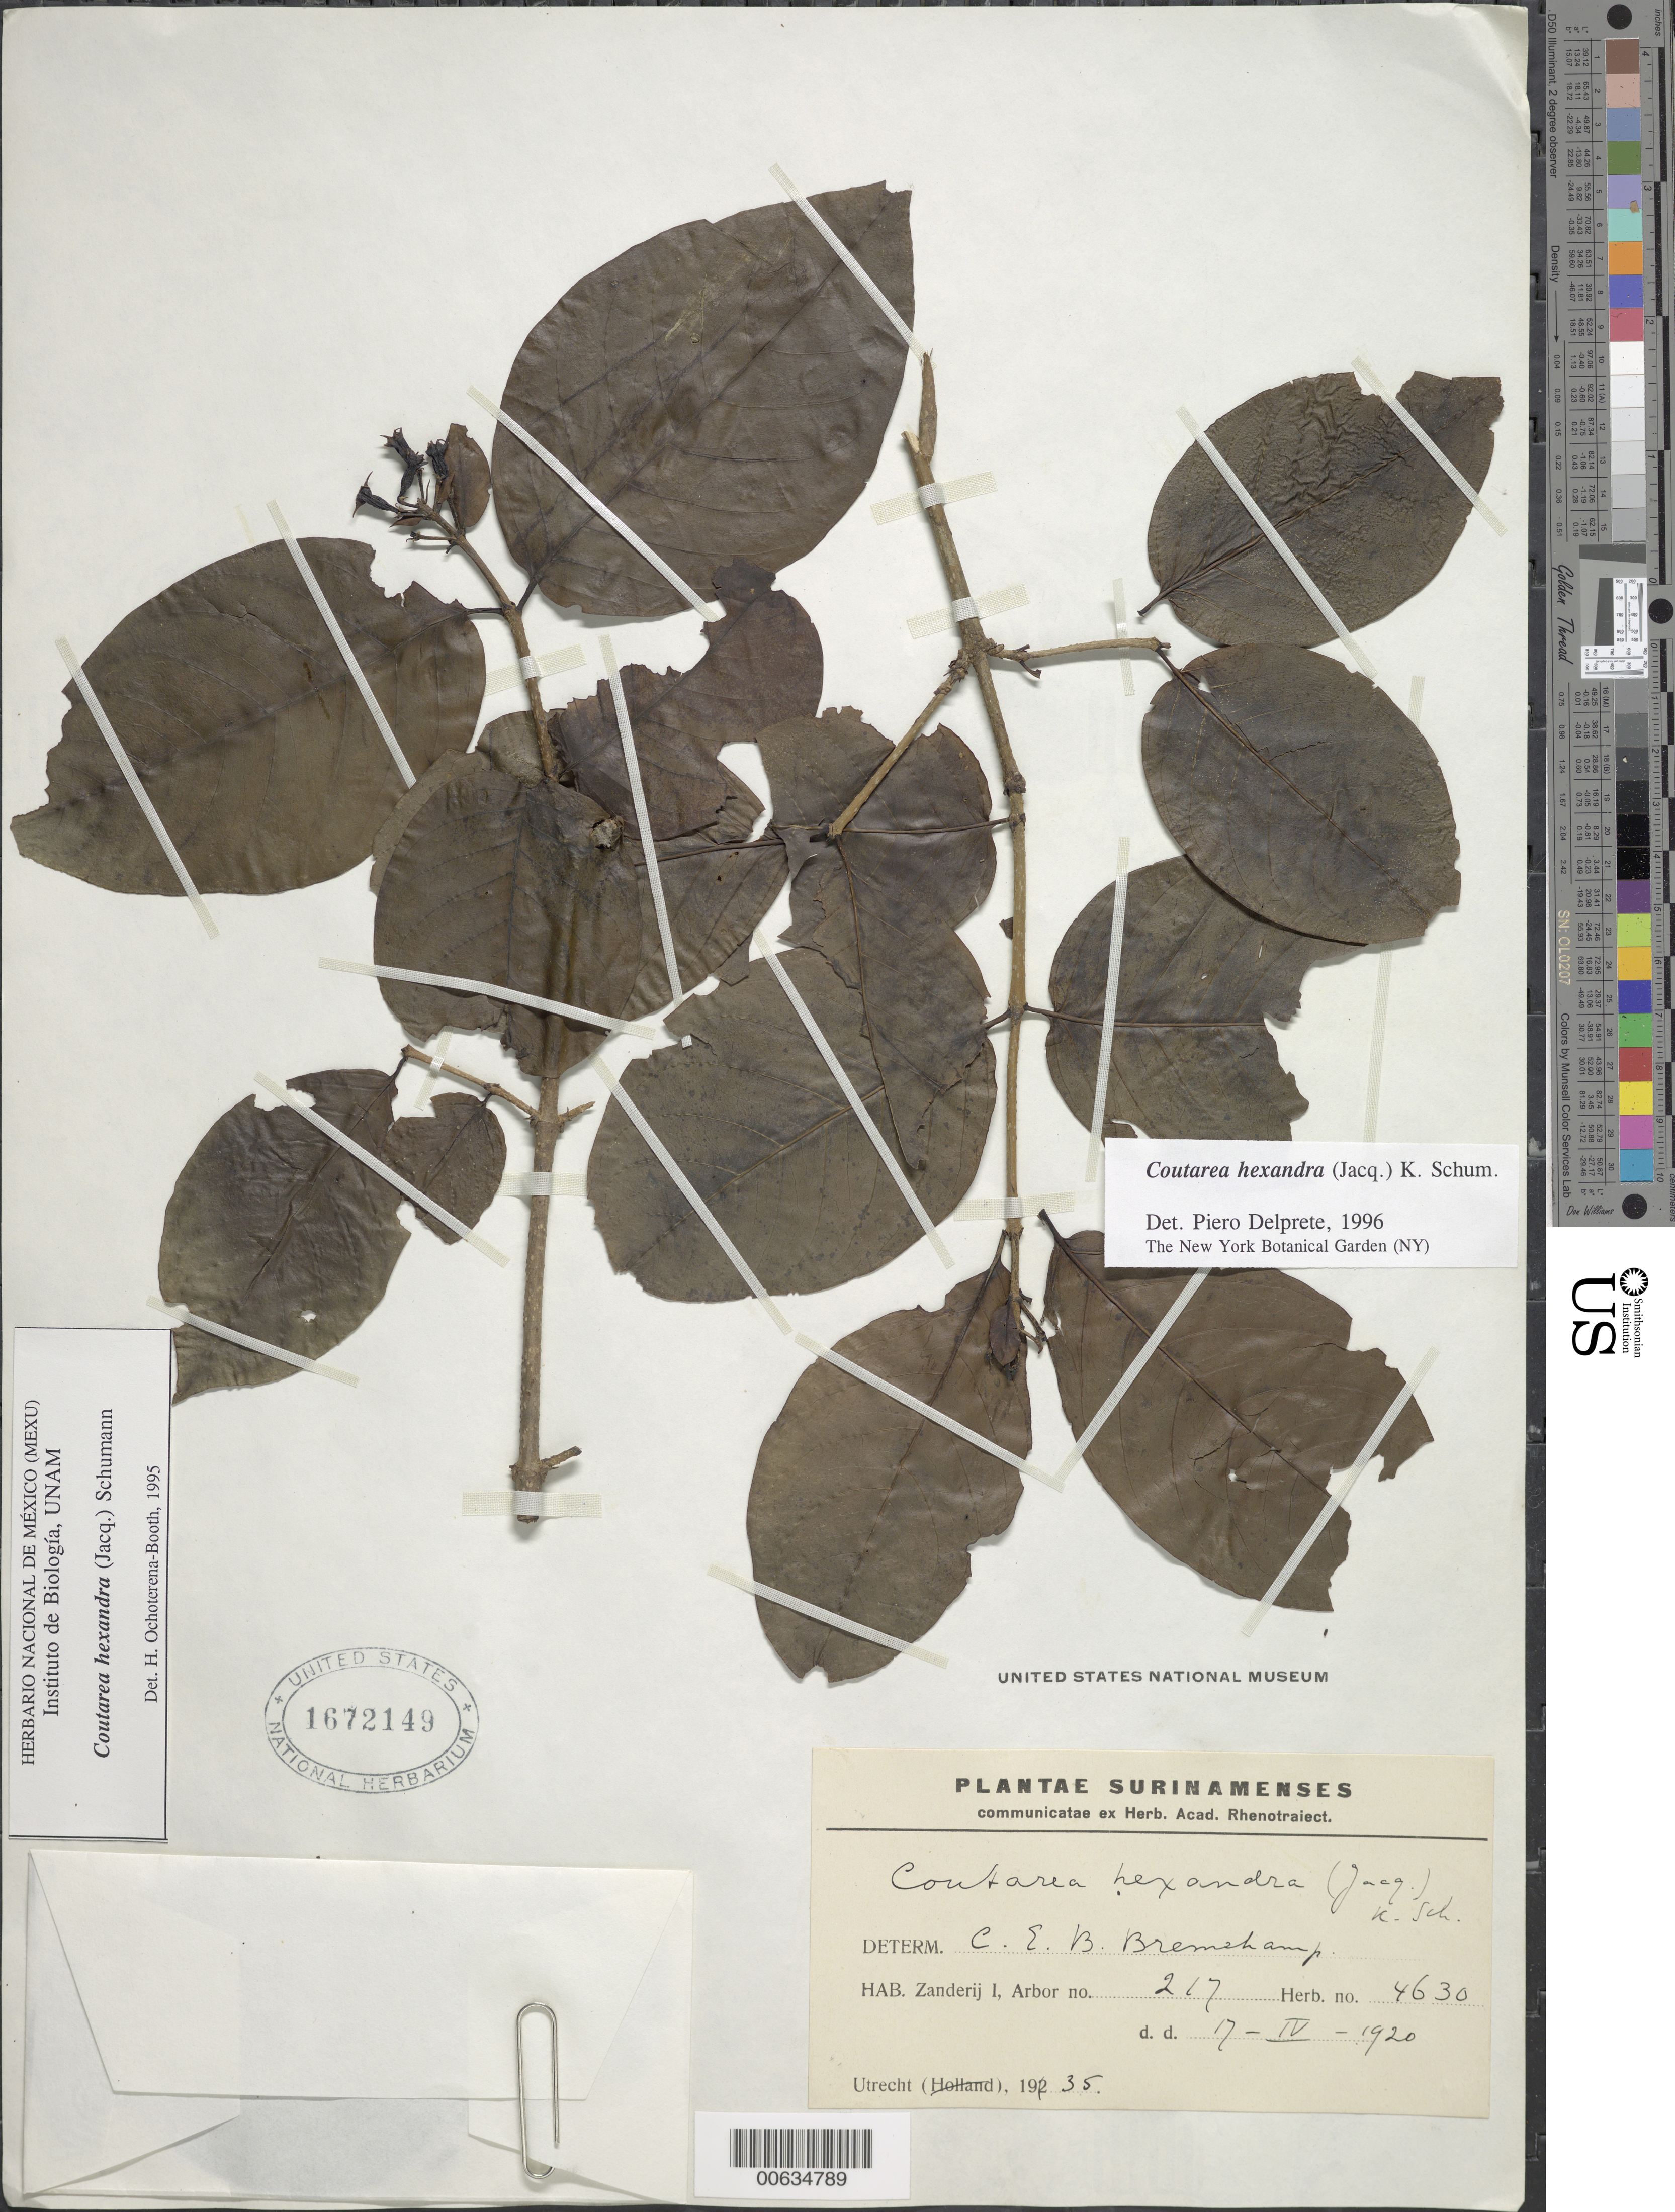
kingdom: Plantae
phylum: Tracheophyta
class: Magnoliopsida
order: Gentianales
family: Rubiaceae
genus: Coutarea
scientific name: Coutarea hexandra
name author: (Jacq.) K. Schum.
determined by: Bremekamp, C. E. B.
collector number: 4630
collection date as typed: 17-Apr-20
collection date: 1920-04-17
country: Suriname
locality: Zanderij I., Forest Reserve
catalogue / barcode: US 1672149